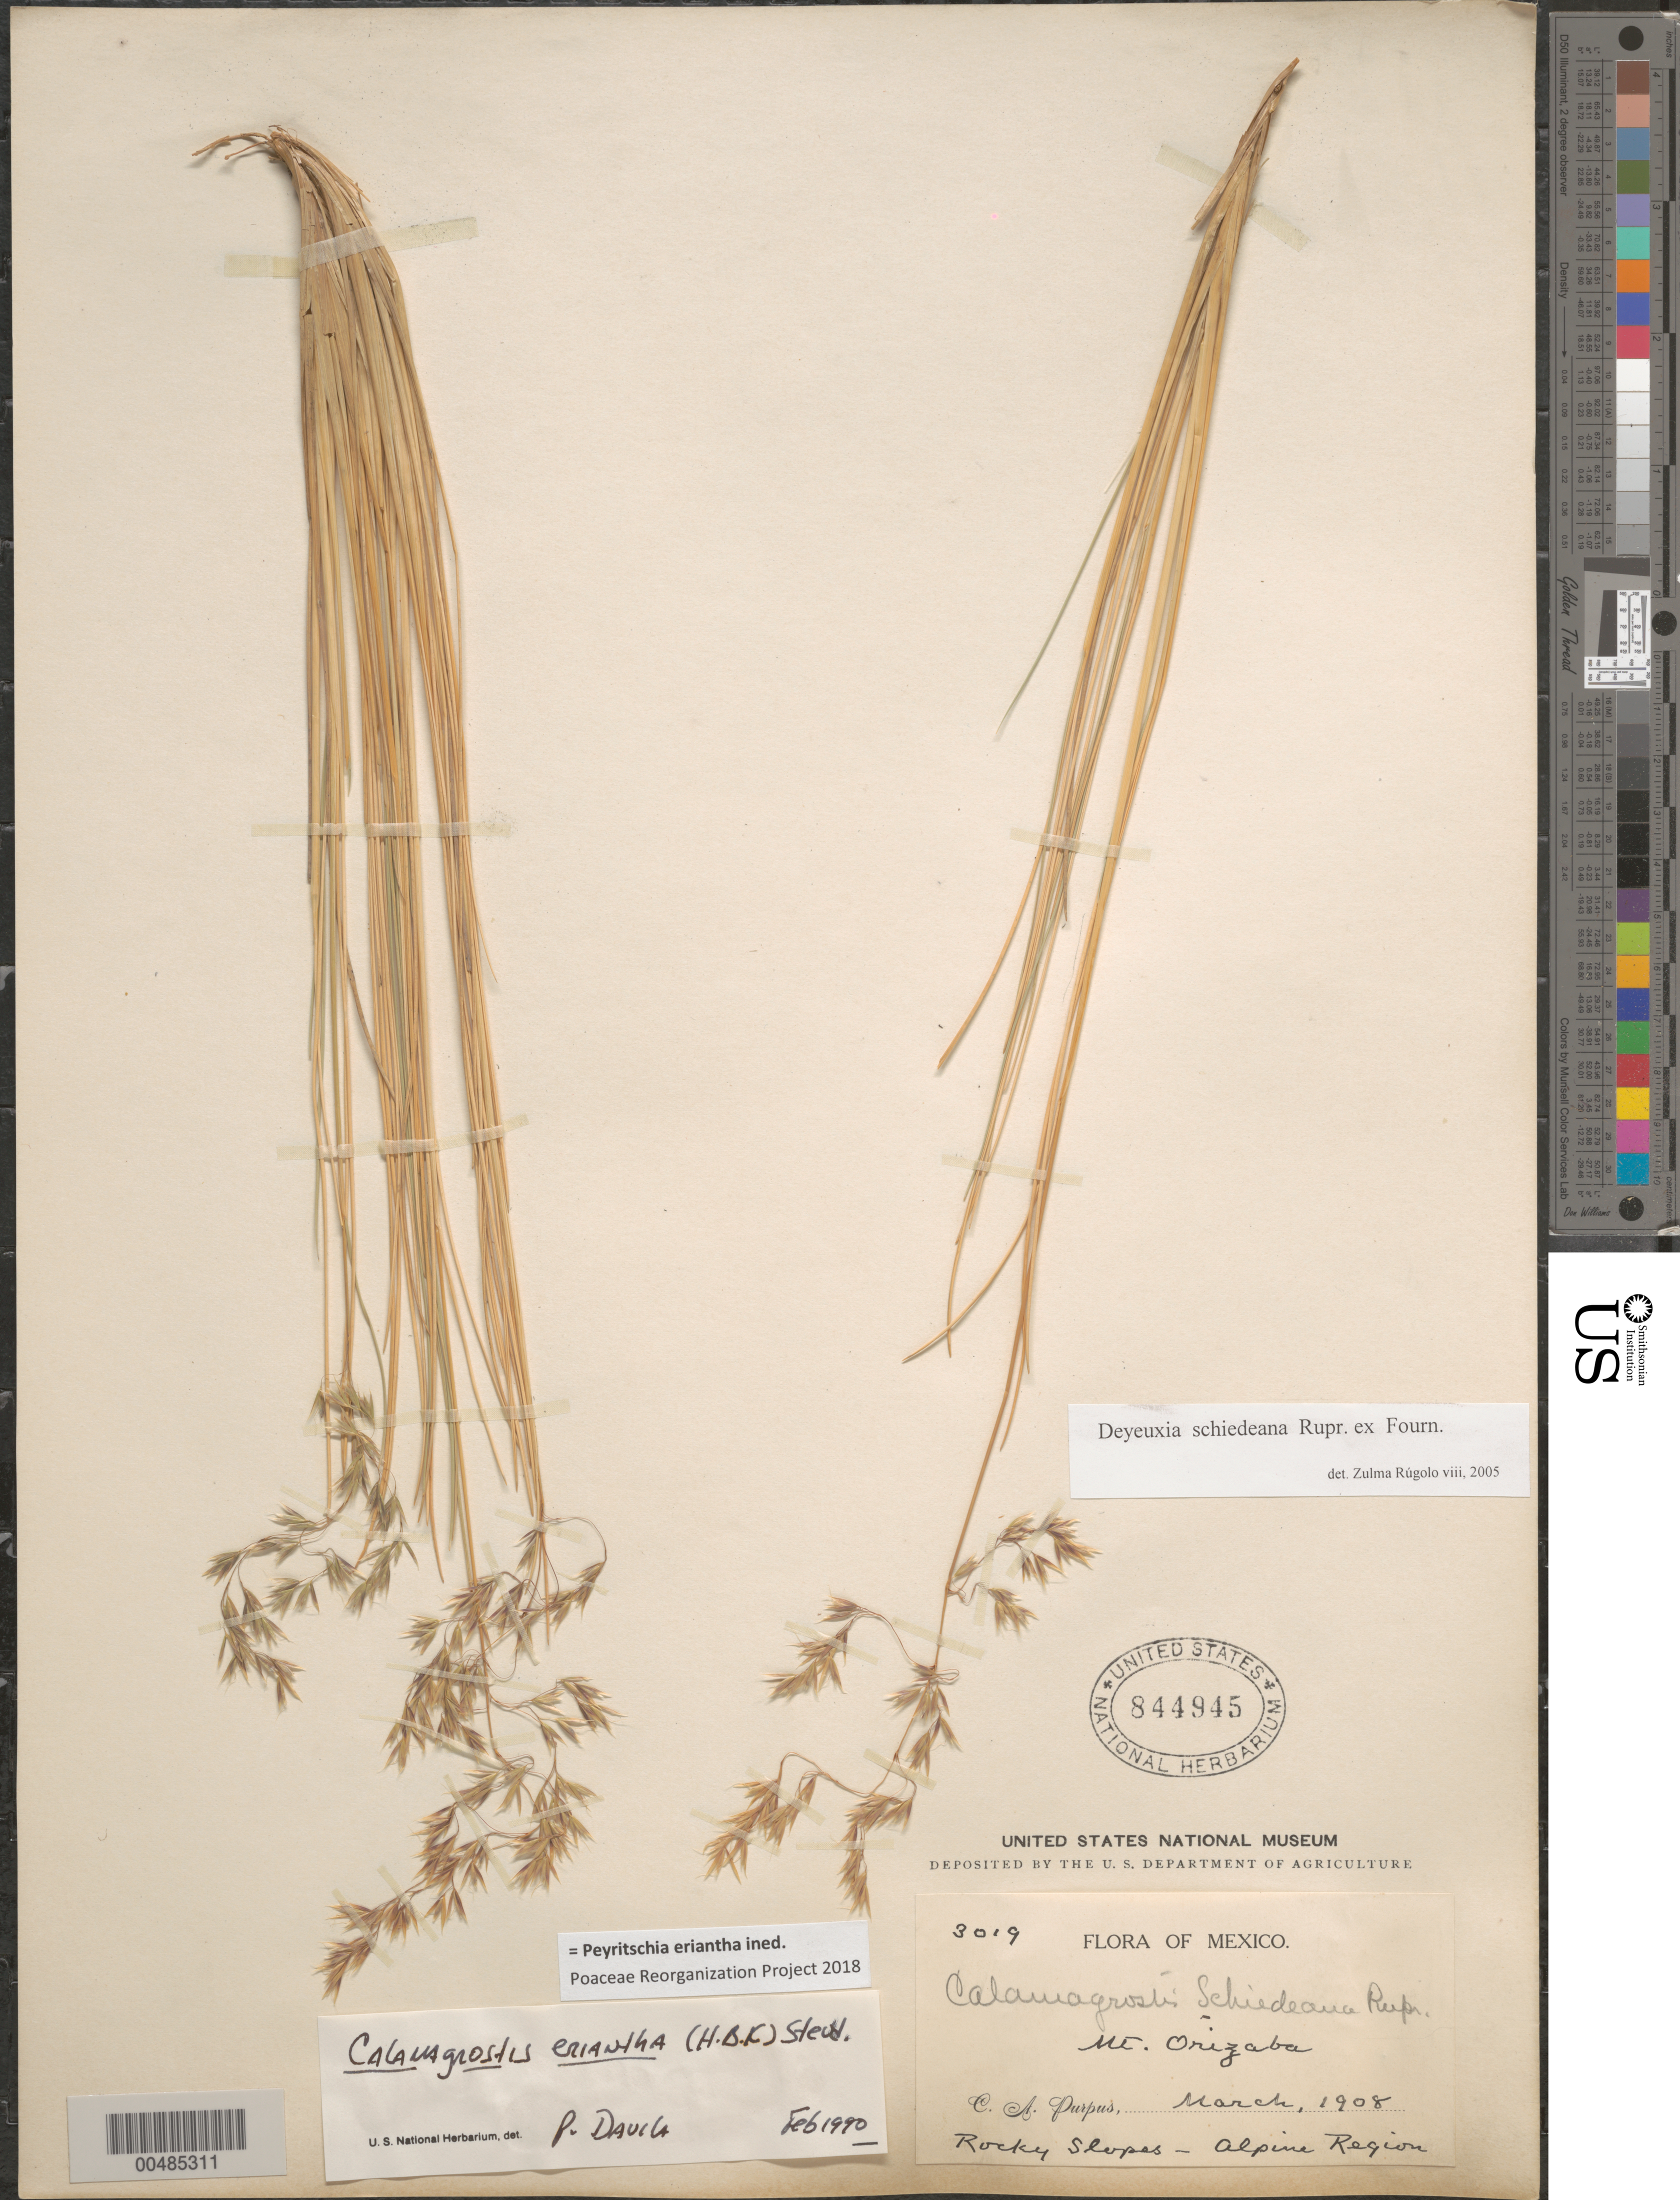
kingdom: Plantae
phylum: Tracheophyta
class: Liliopsida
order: Poales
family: Poaceae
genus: Peyritschia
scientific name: Peyritschia eriantha ined.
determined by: Poaceae Reorganization Project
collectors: C. A. Purpus et al.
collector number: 3019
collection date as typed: Mar 1908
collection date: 1908-03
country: Mexico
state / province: Puebla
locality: Mt. Orizaba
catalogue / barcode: US 844945